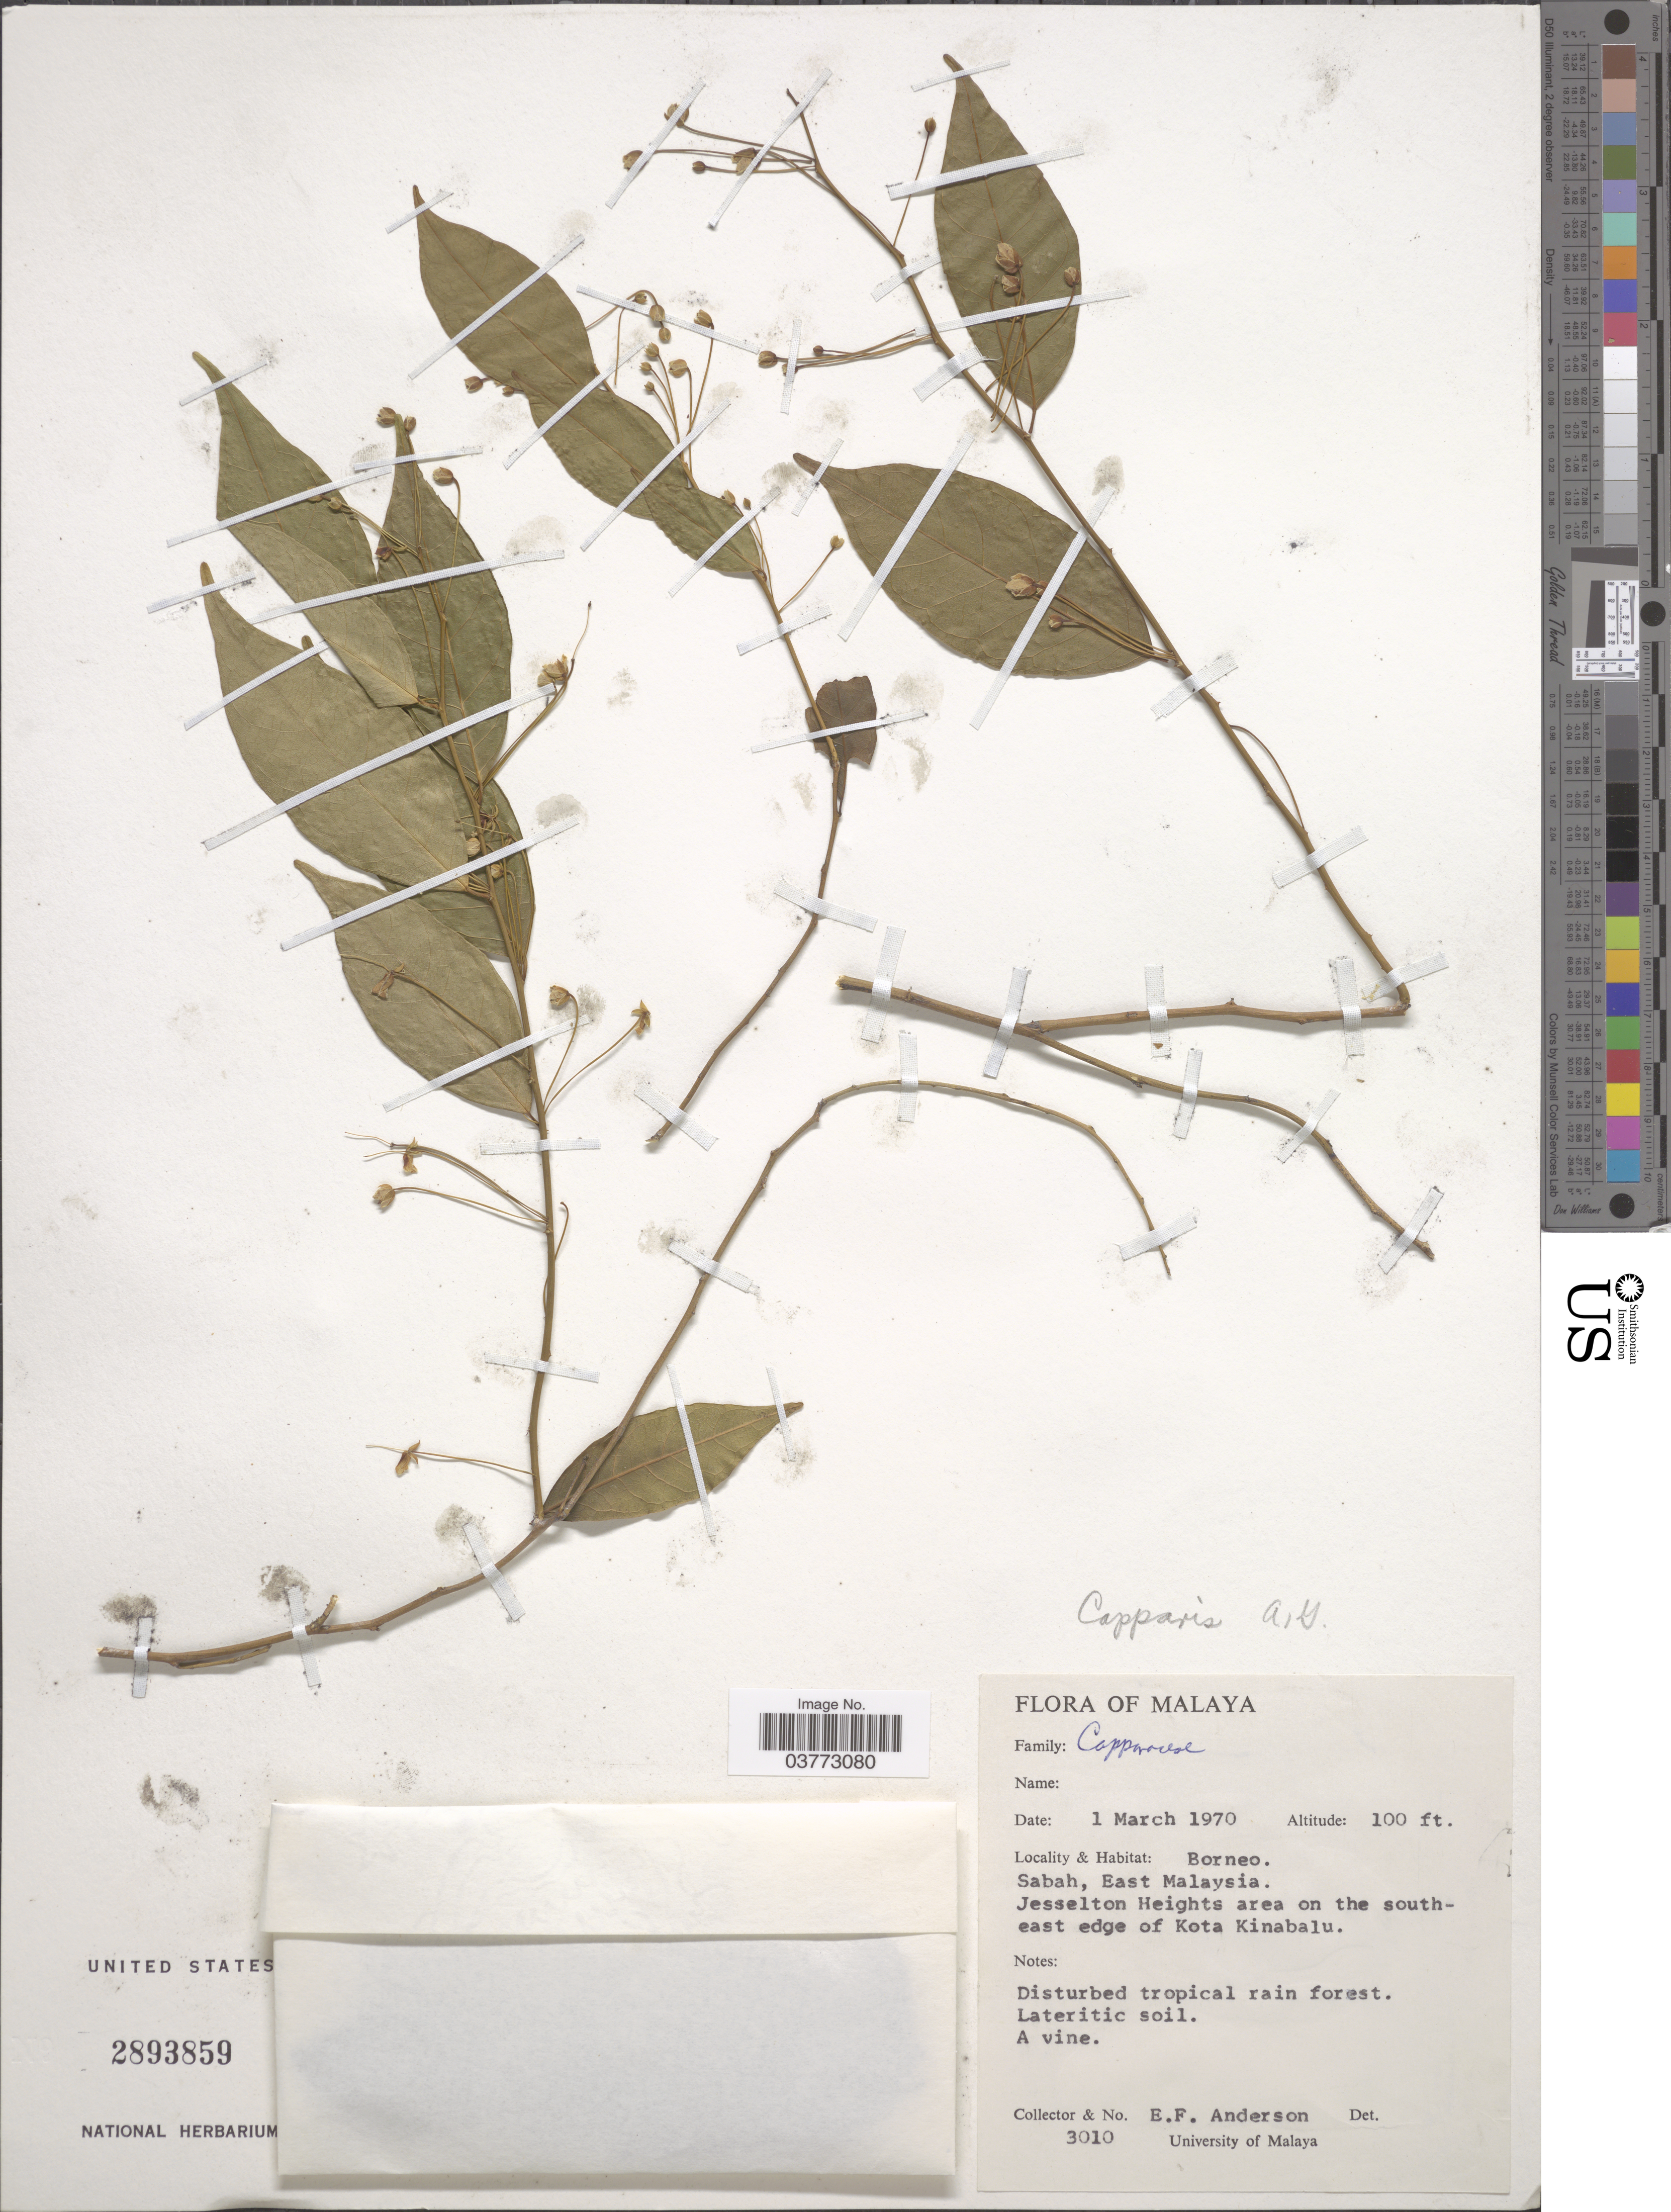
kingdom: Plantae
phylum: Tracheophyta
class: Magnoliopsida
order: Brassicales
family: Capparaceae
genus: Capparis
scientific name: Capparis sp.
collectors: E. F. Anderson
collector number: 3010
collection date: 1970-03-01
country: Malaysia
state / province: Sabah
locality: Malaya. Borneo. East Malaysia. Jesselton Heights area on the southeast edge of Kota Kinabalu.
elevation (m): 30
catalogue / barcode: US 2893859